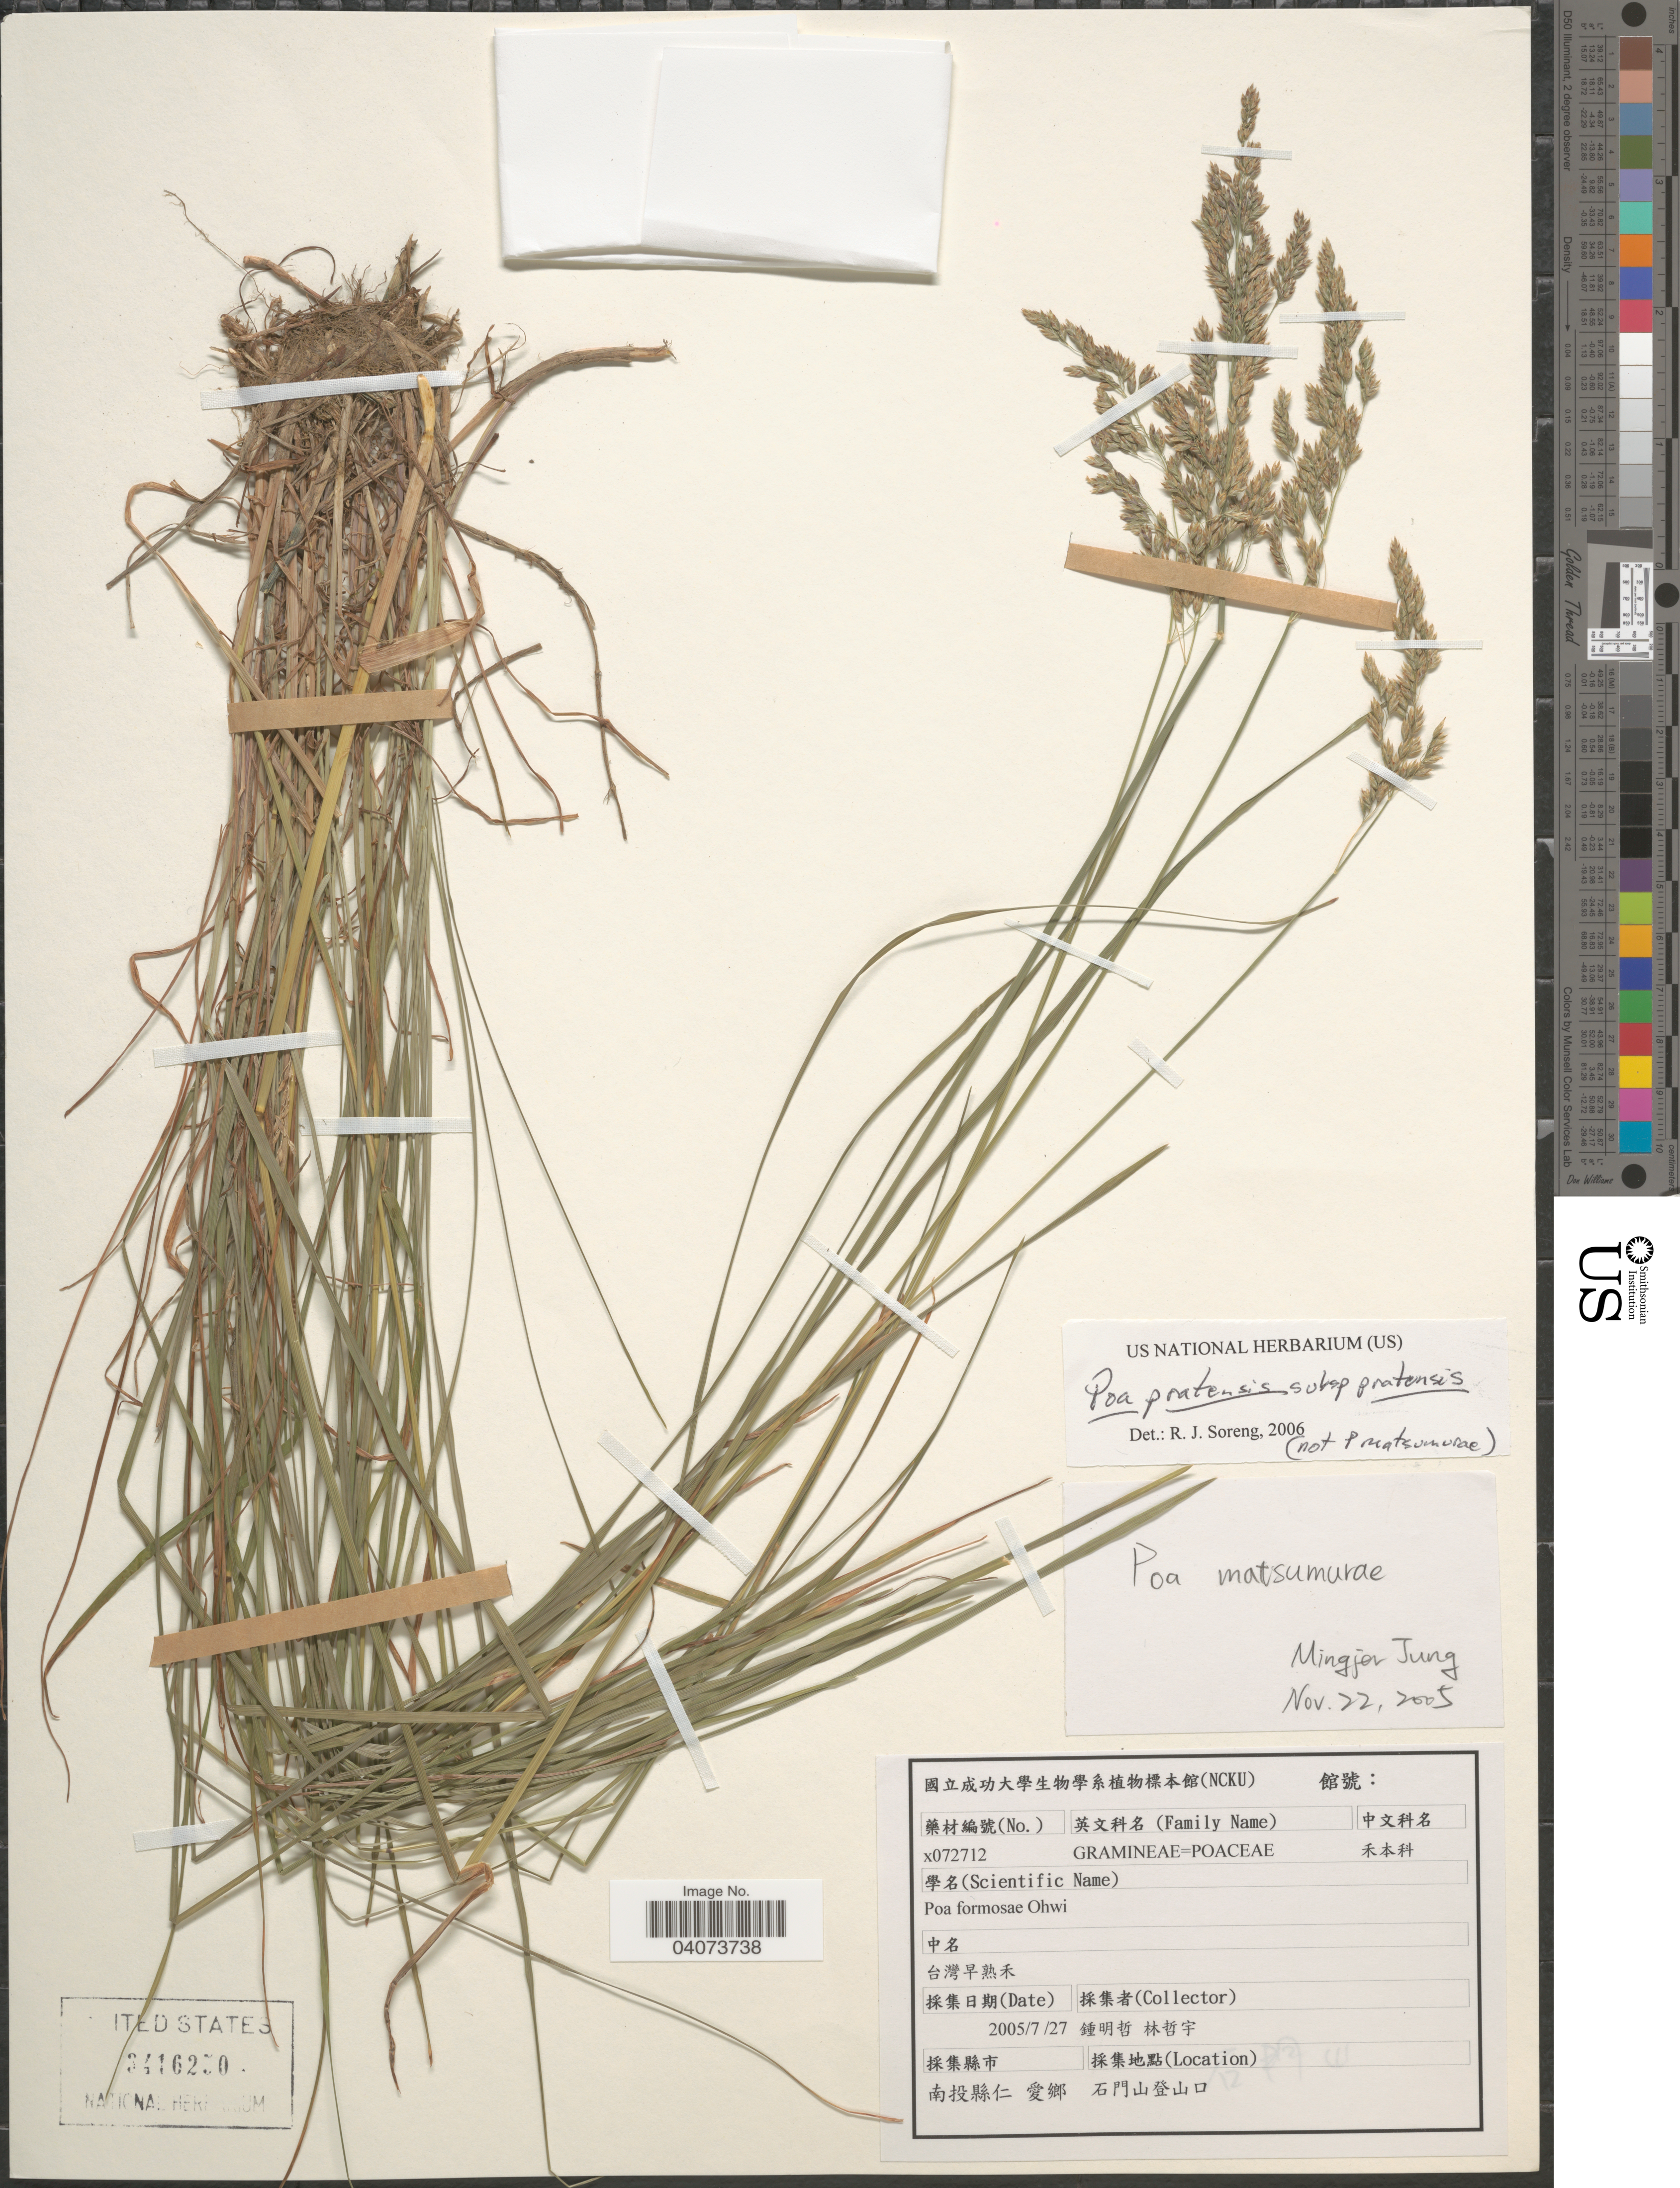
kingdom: Plantae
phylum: Tracheophyta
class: Liliopsida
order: Poales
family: Poaceae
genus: Poa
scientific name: Poa pratensis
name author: L.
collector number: x072712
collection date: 2005-07-27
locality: X.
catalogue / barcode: US 3416250